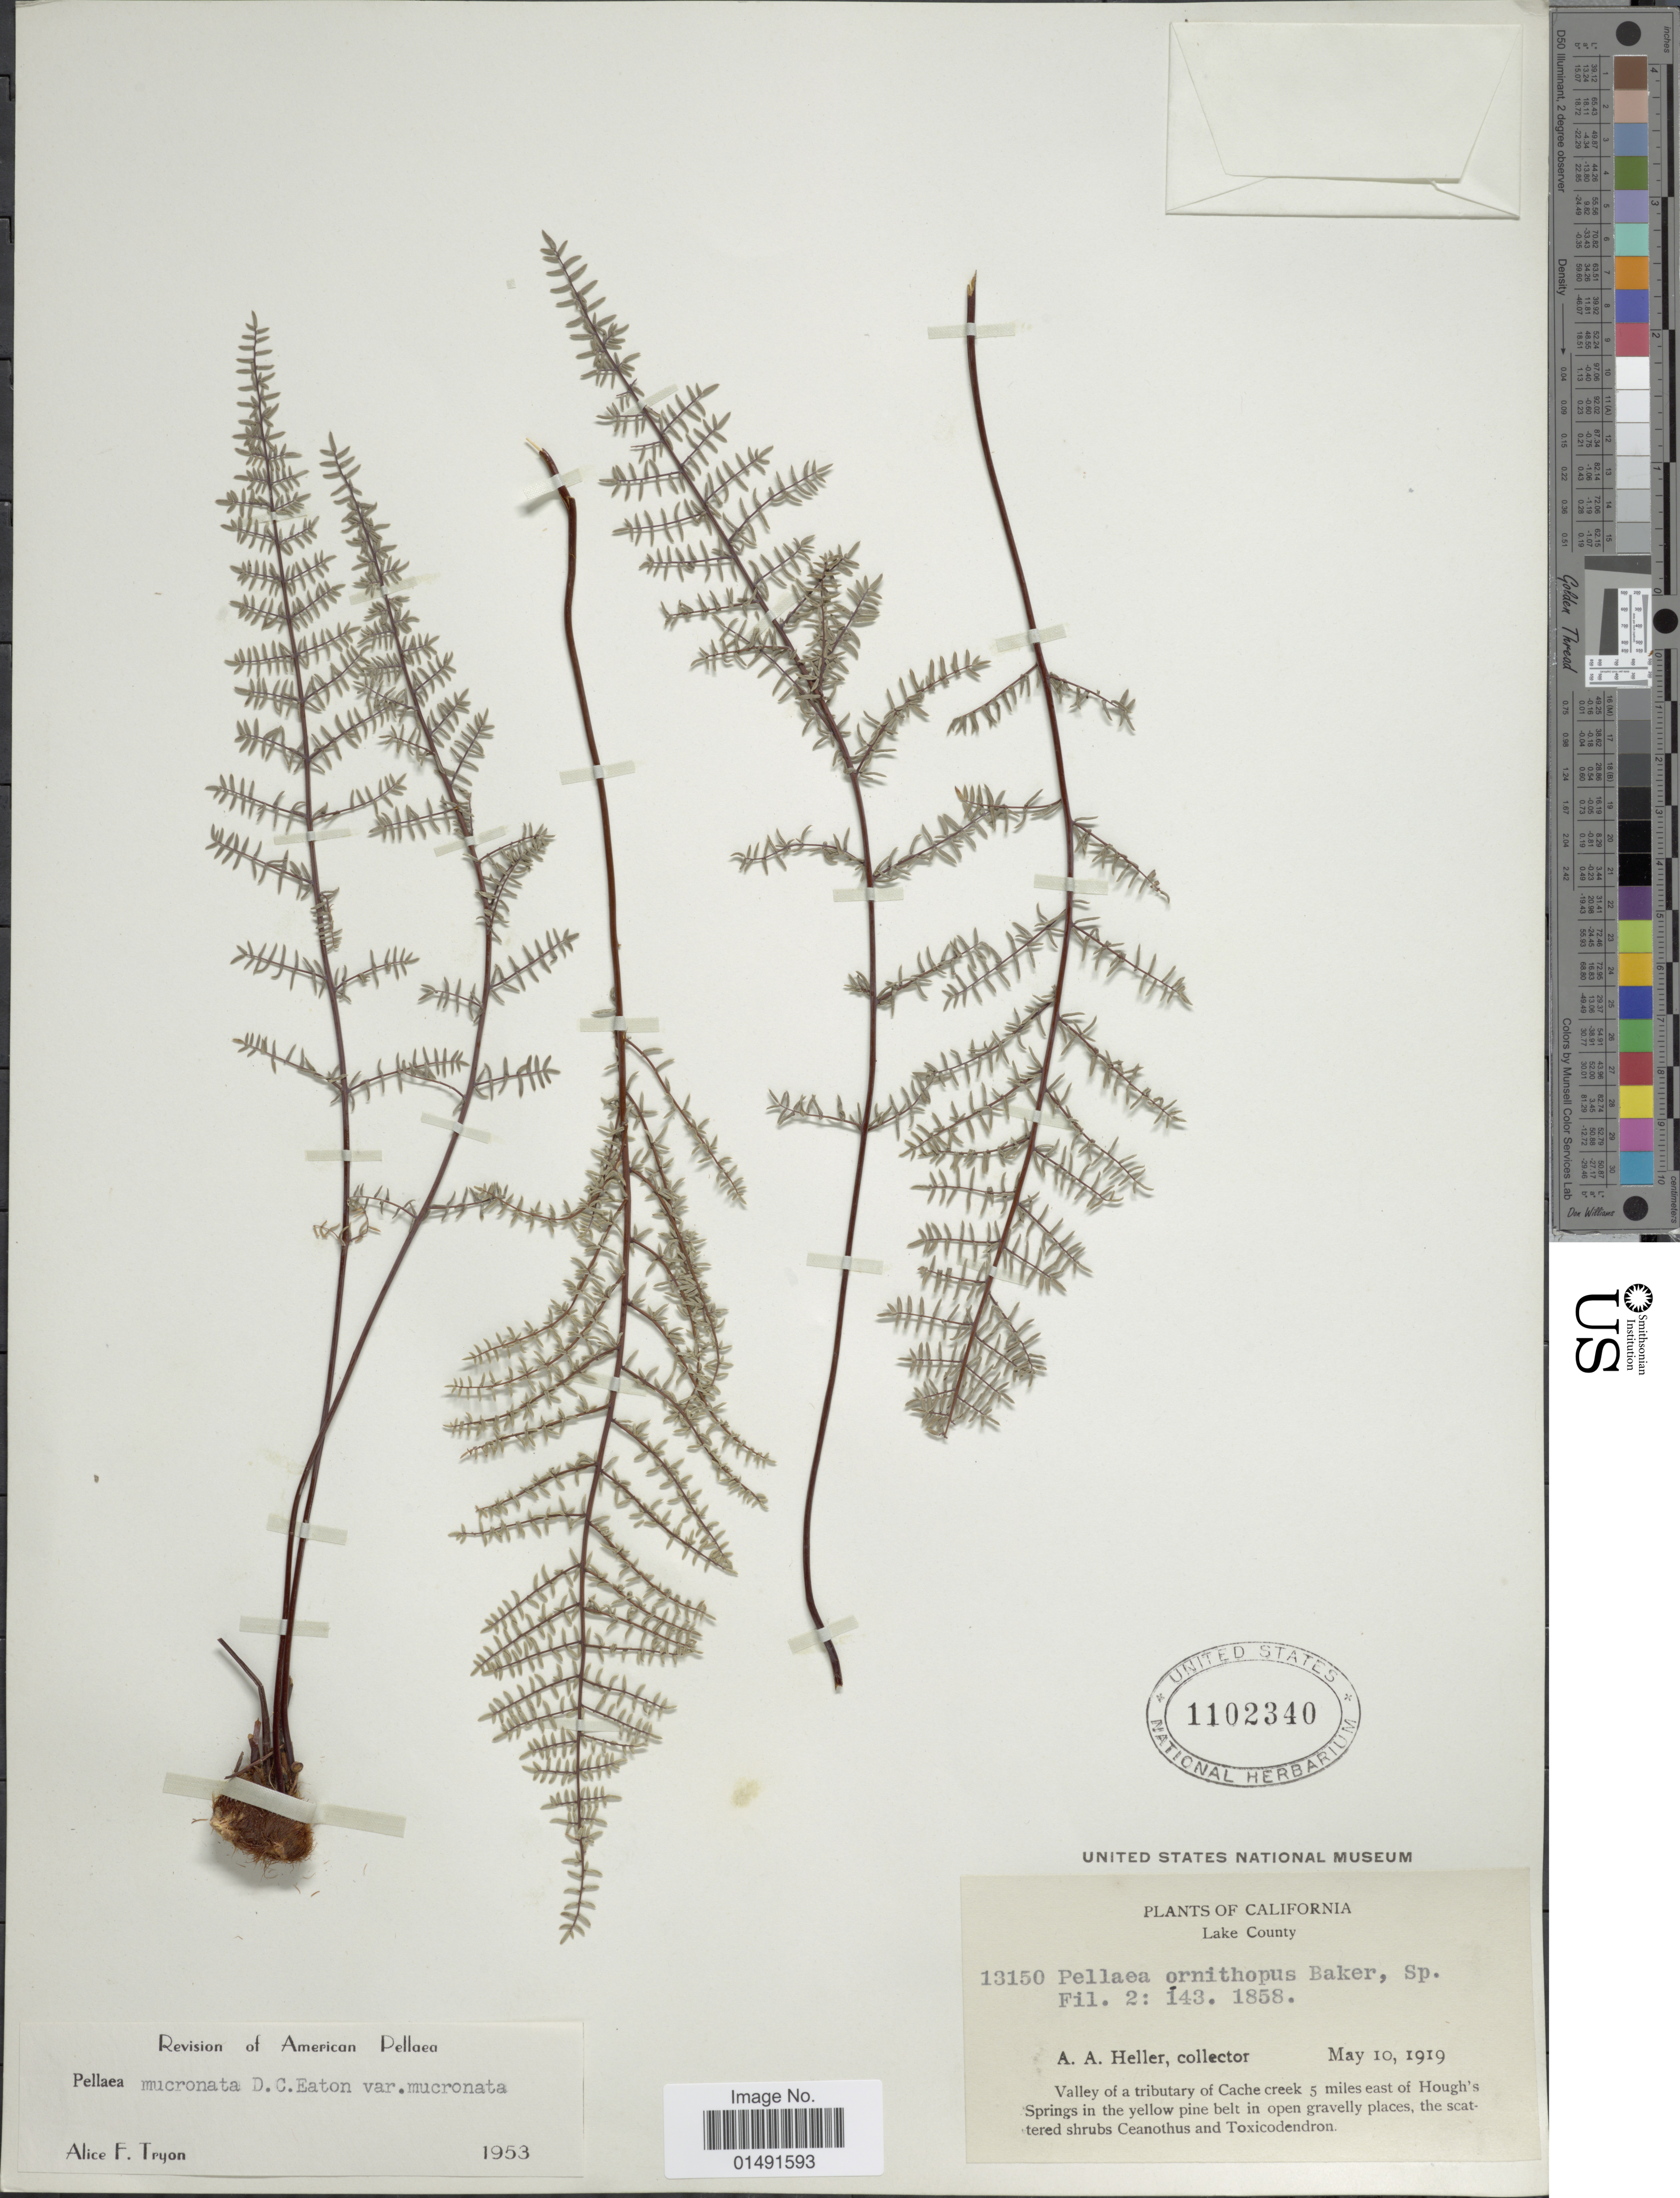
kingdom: Plantae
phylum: Tracheophyta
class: Polypodiopsida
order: Polypodiales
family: Pteridaceae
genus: Pellaea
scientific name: Pellaea mucronata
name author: (D.C. Eaton) D.C. Eaton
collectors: A. A. Heller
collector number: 13150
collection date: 1919-05-10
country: United States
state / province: California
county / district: Lake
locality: Lake County, Valley of a tributary of Cache creek 5 miles east of Hough's Springs in the yellow pine belt in open gravelly places, the scattered shrubs Ceanothus and Toxicodendron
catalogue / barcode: US 1102340